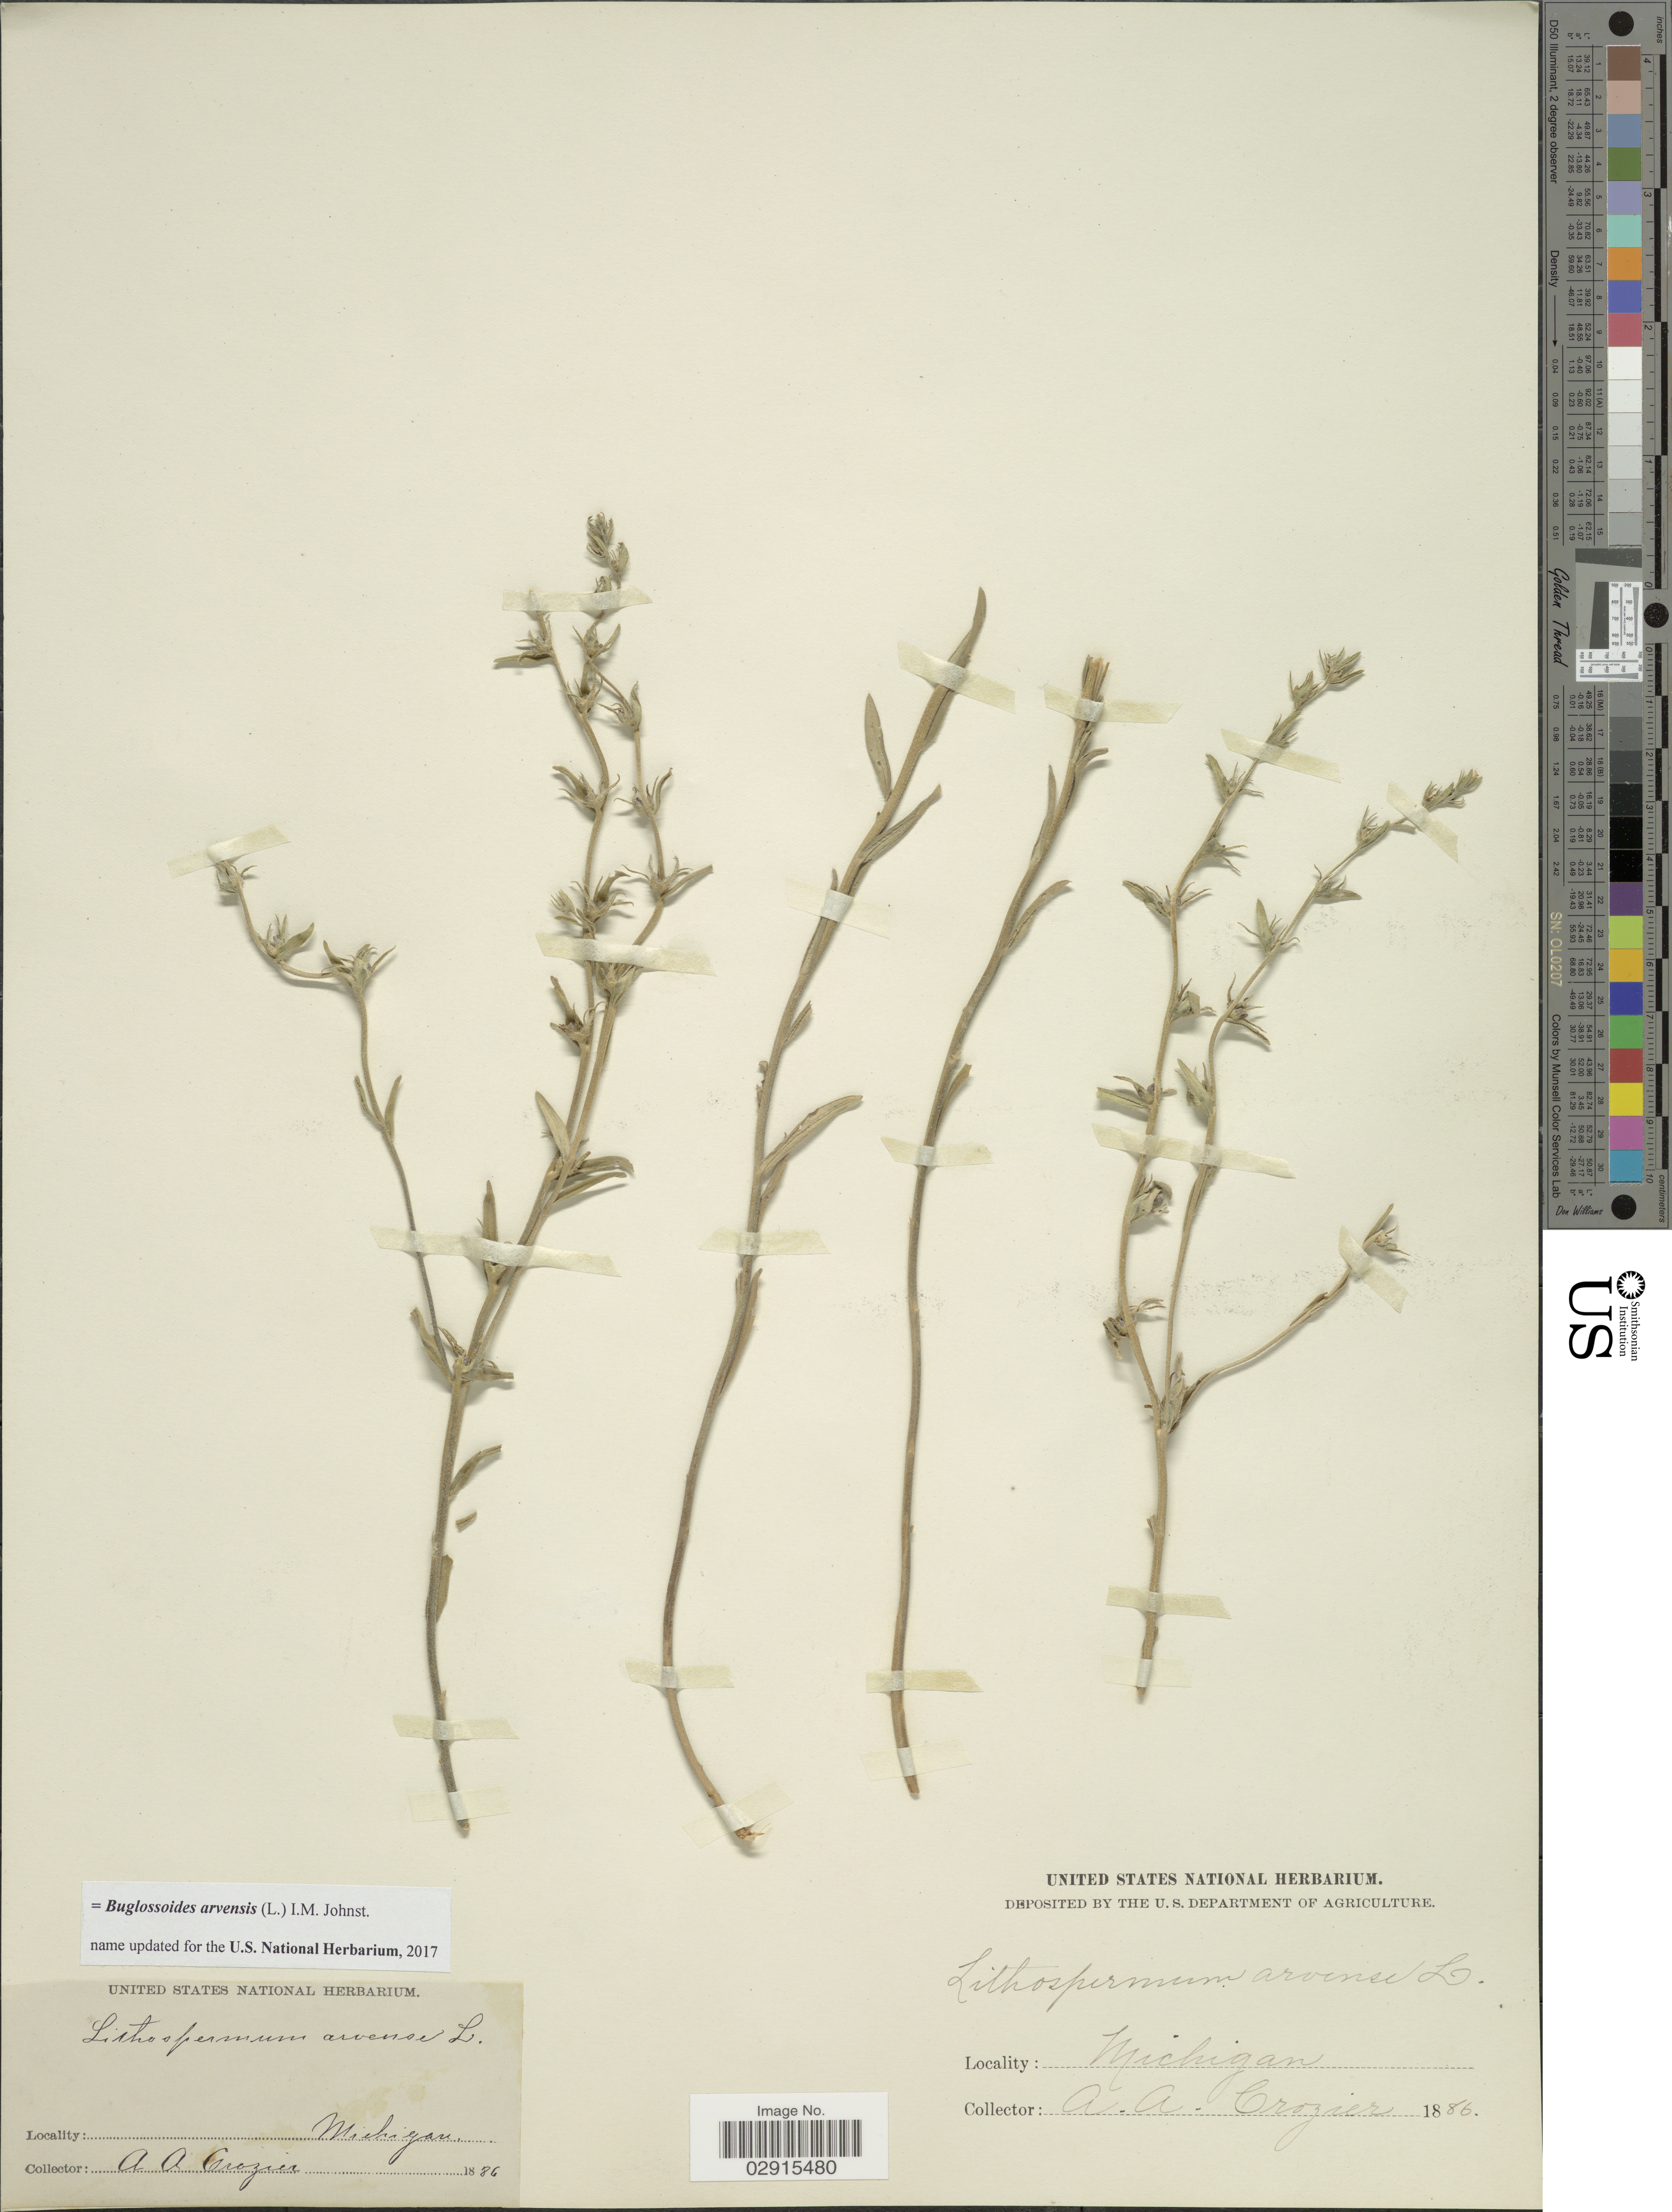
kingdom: Plantae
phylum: Tracheophyta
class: Magnoliopsida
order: Boraginales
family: Boraginaceae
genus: Buglossoides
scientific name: Buglossoides arvensis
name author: (L.) I.M. Johnst.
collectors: A. Crozier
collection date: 1886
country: United States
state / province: Michigan